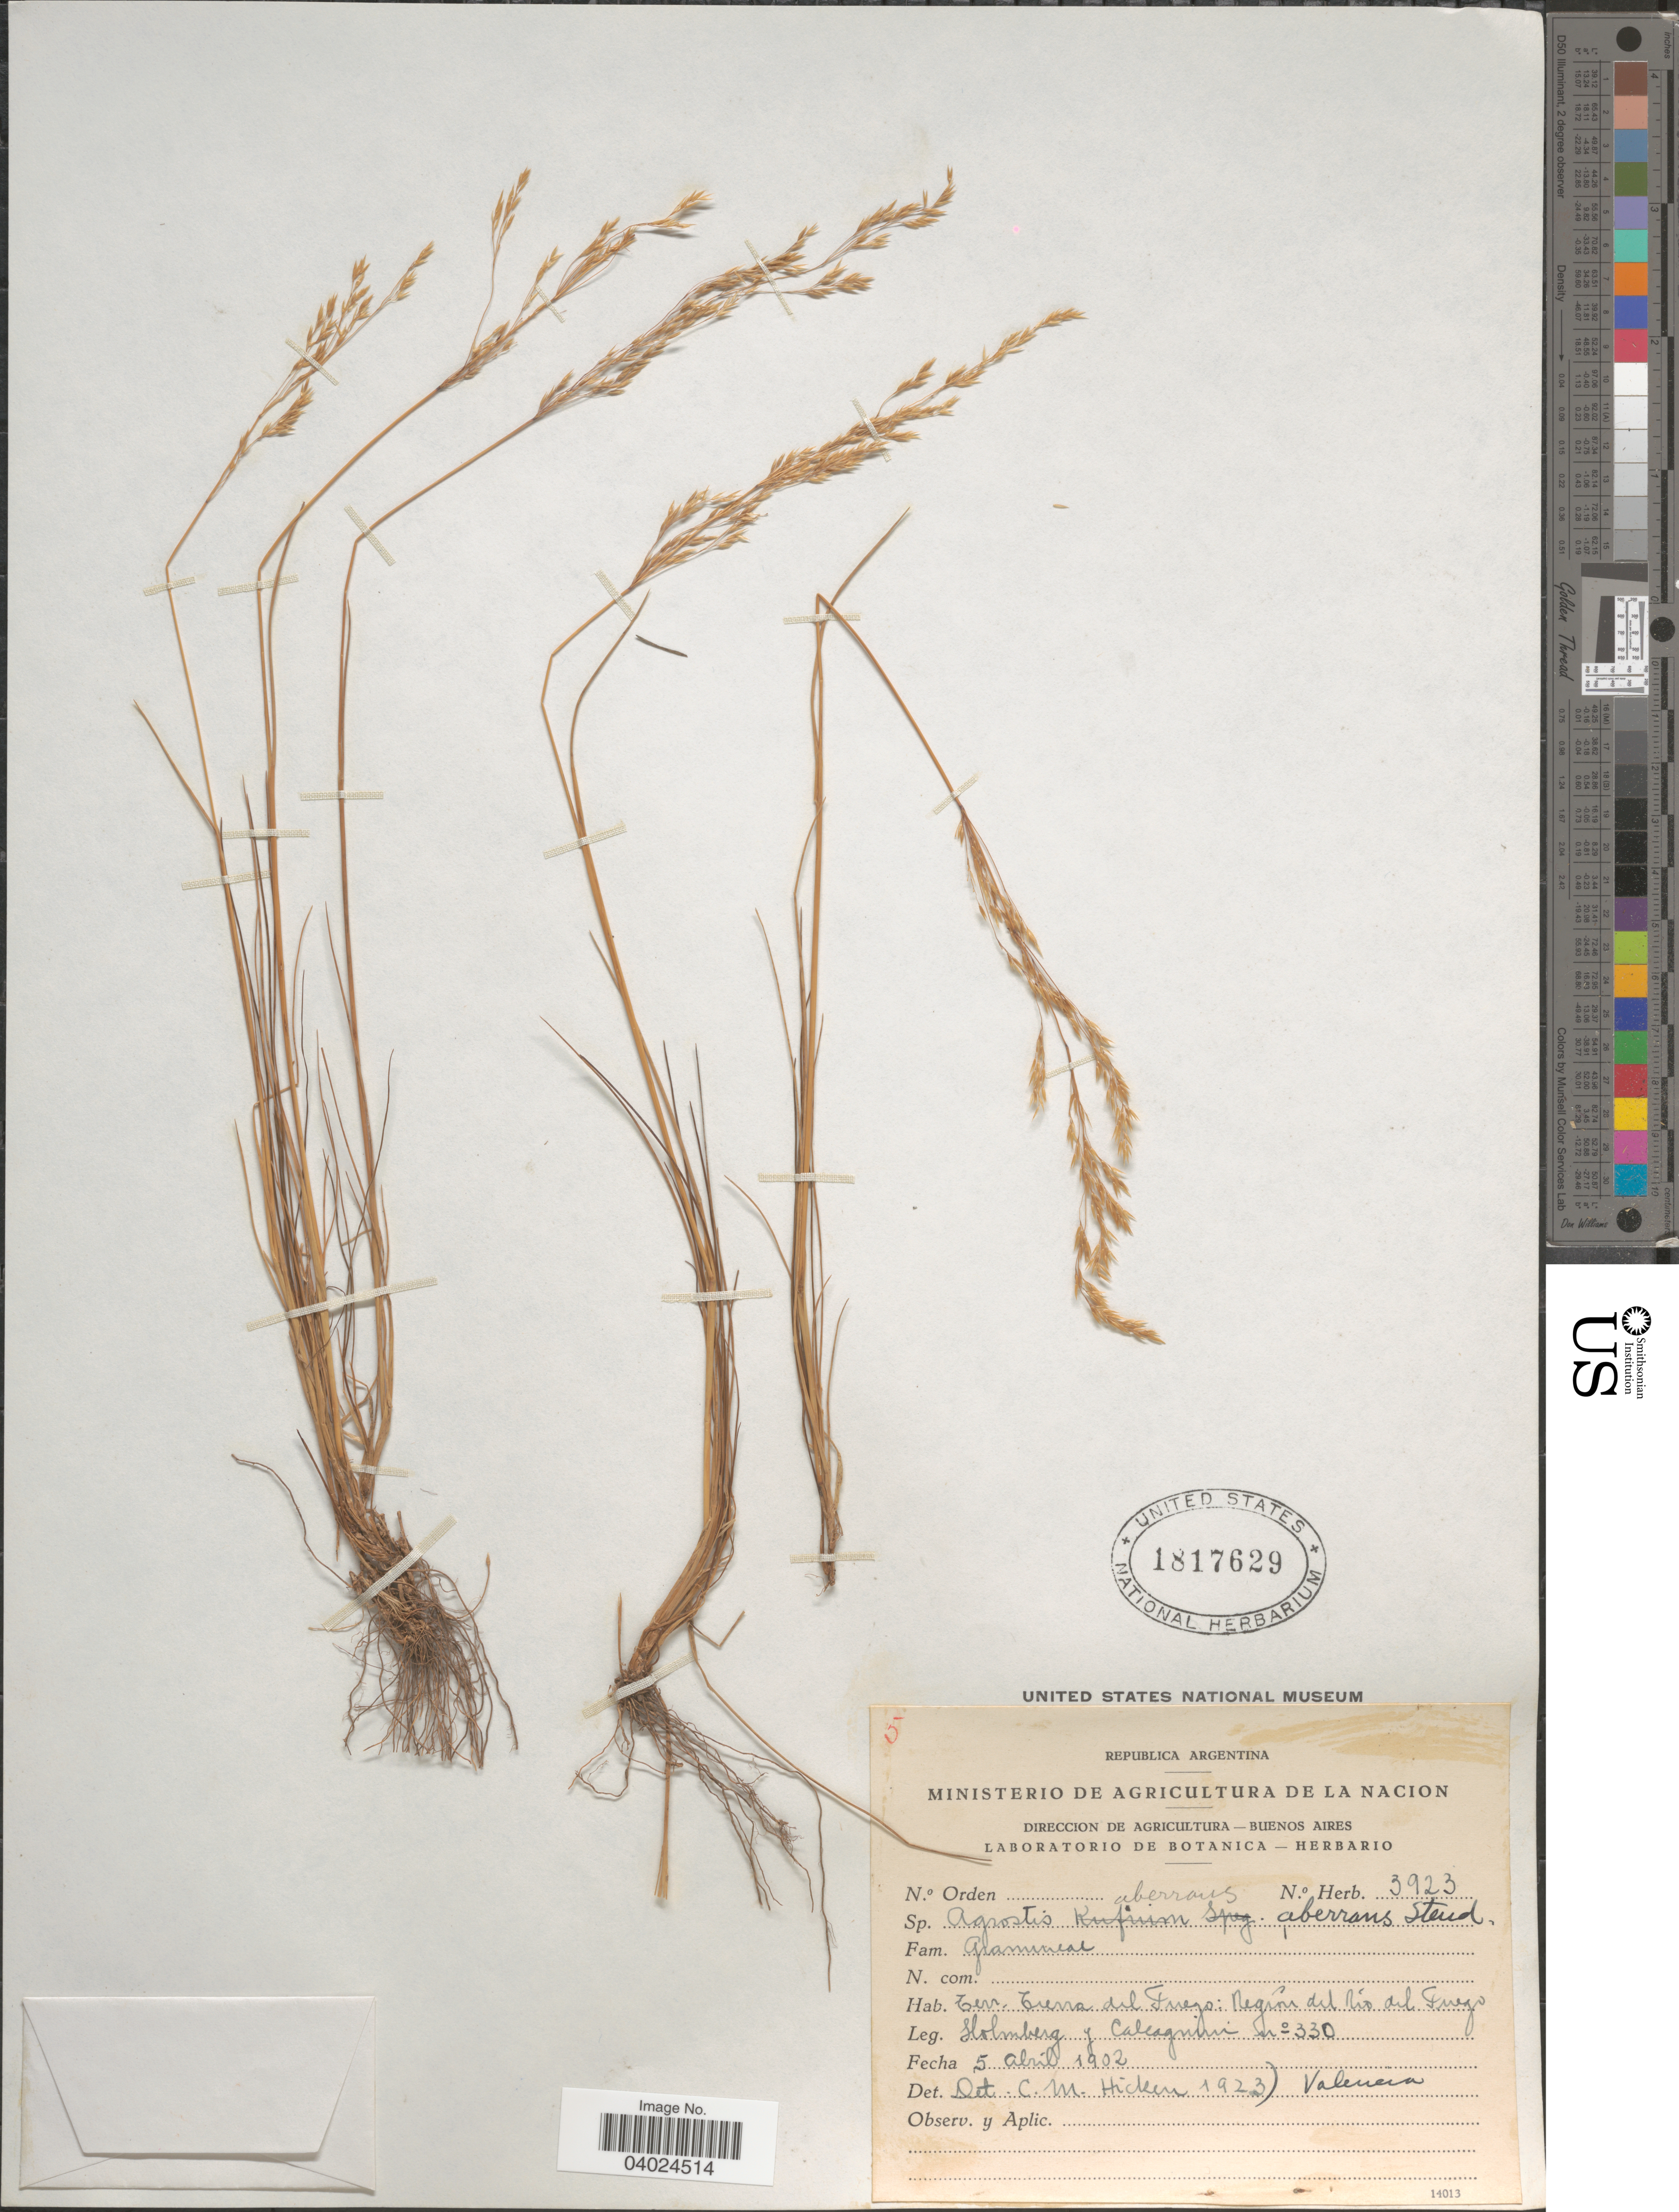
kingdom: Plantae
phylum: Tracheophyta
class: Liliopsida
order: Poales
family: Poaceae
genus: Agrostis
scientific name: Agrostis perennans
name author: (Walter) Tuck.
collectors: Holmberg & Calcagnini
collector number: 330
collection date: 1902-04-05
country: Argentina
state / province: Tierra del Fuego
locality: Terr. Tierra del Fuego: Región del Río del Fuego.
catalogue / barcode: US 1817629